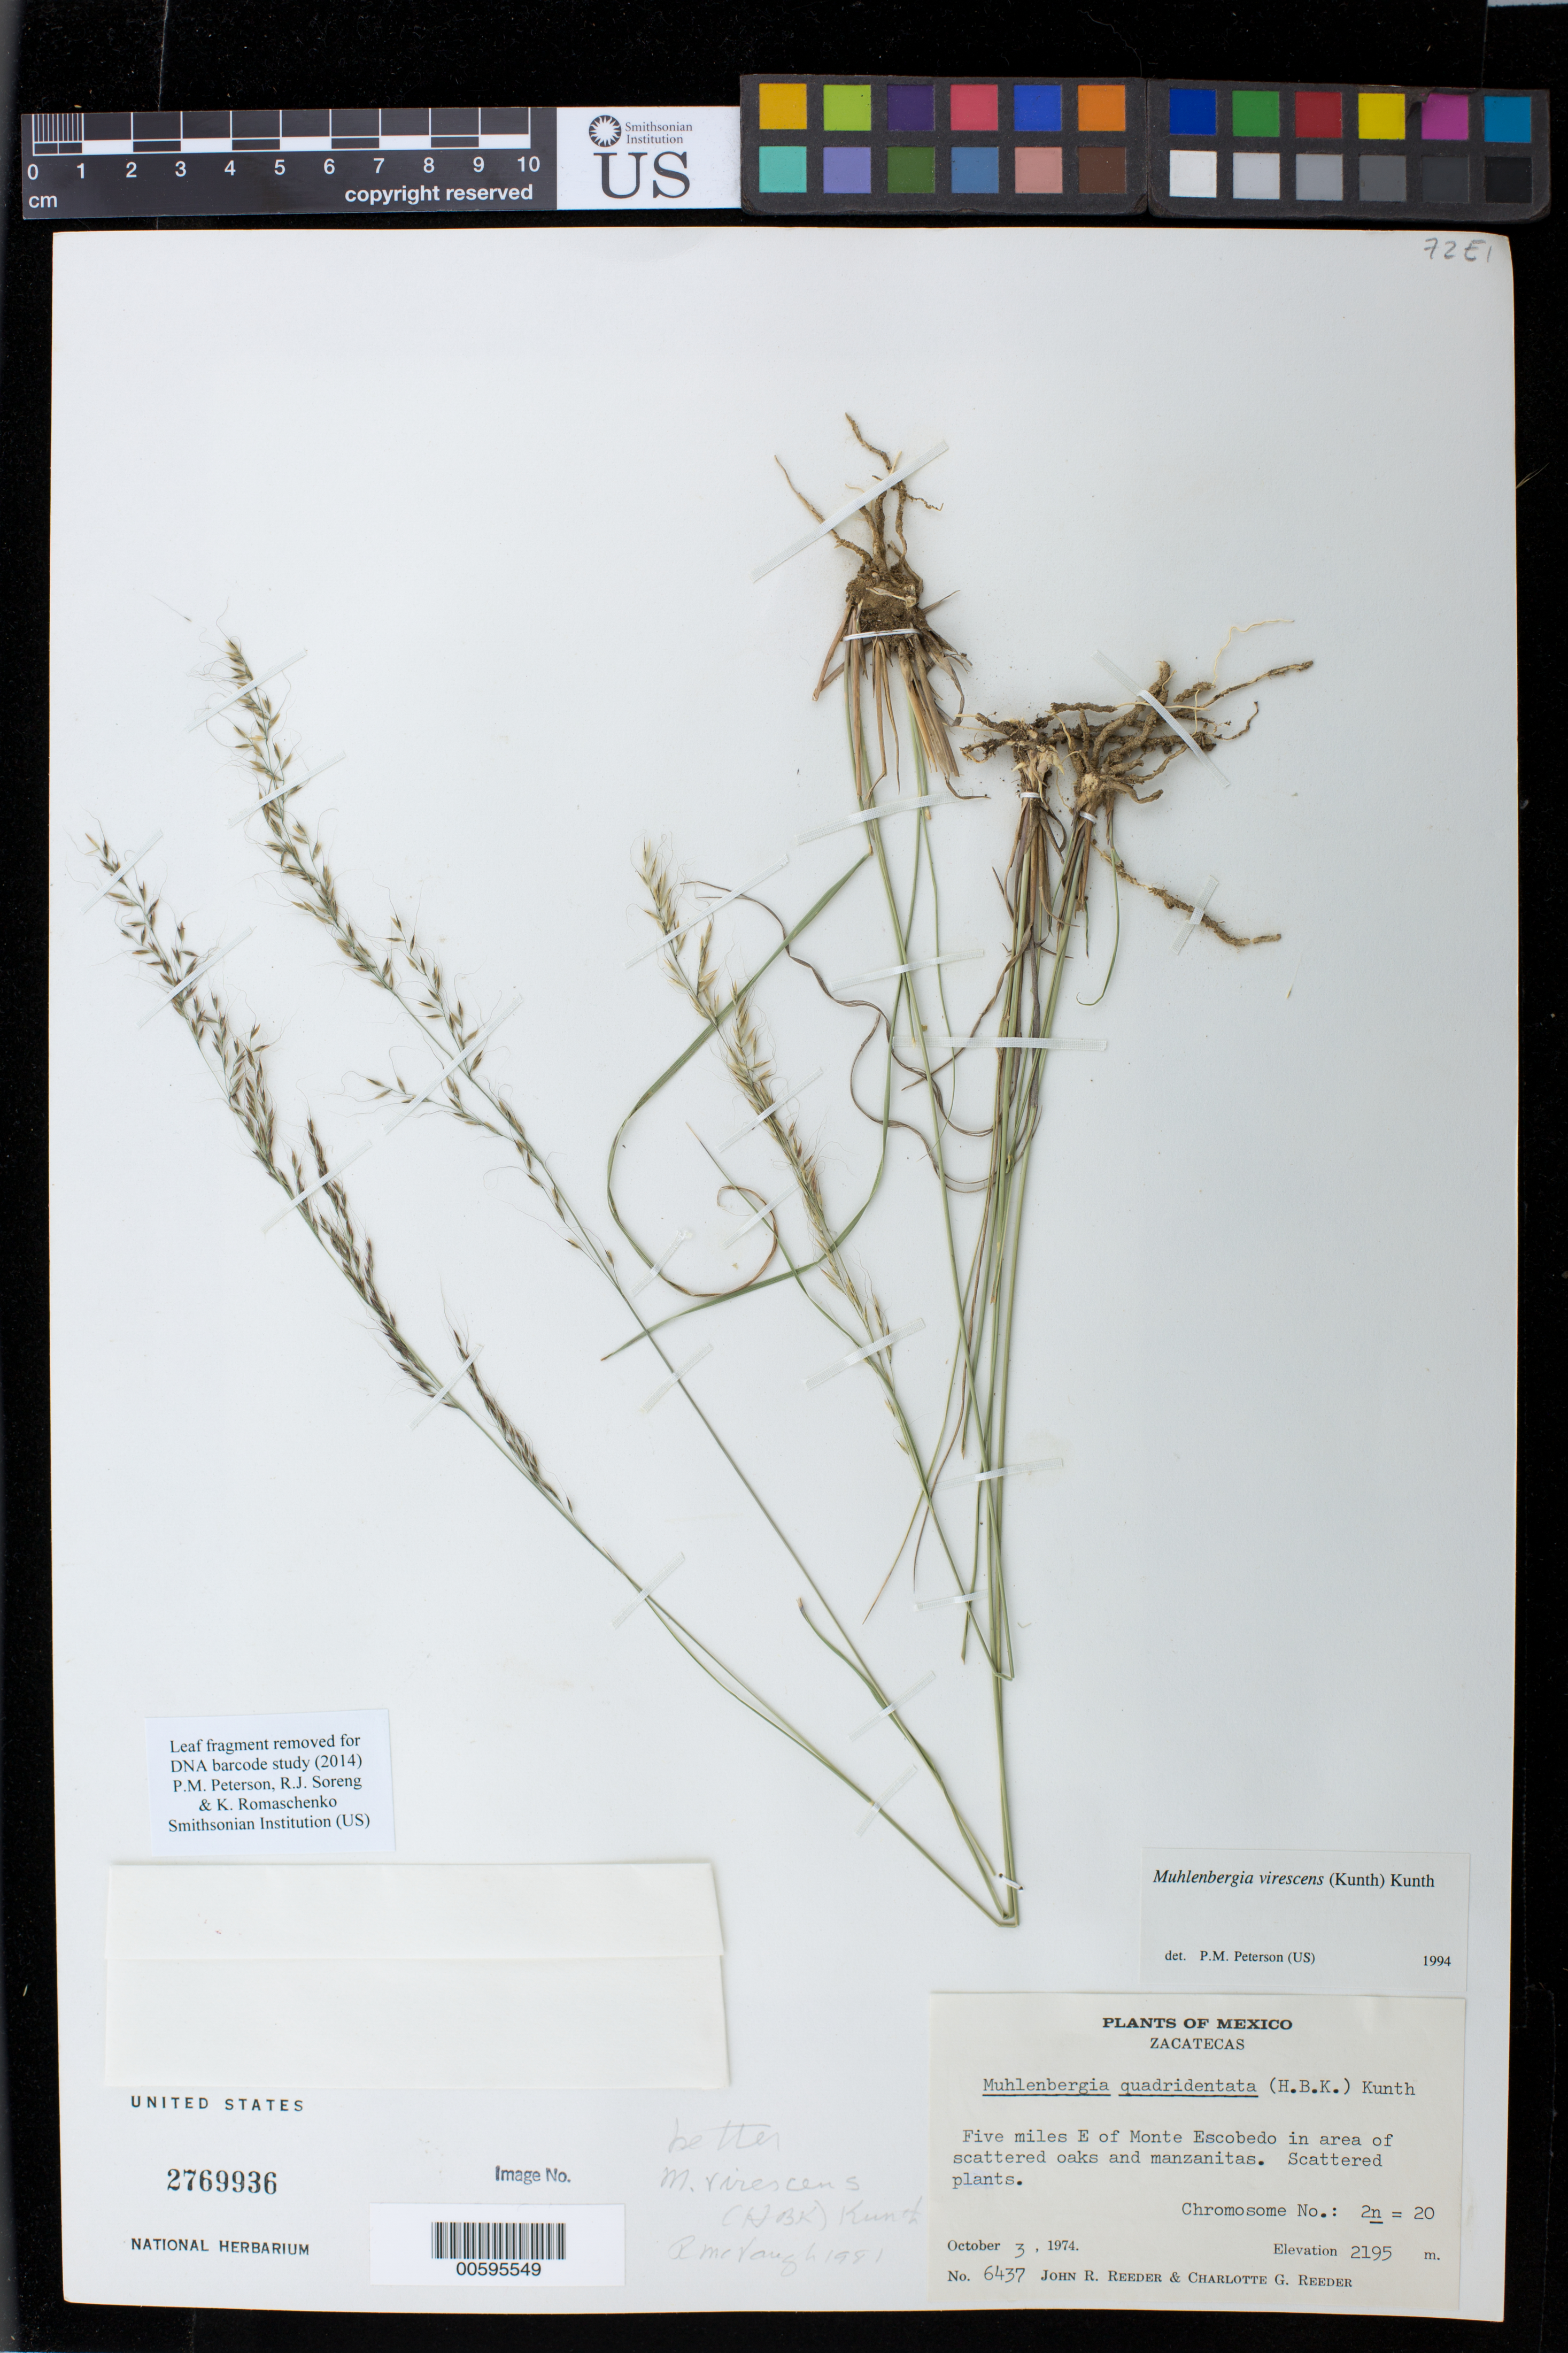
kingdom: Plantae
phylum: Tracheophyta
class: Liliopsida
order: Poales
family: Poaceae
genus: Muhlenbergia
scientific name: Muhlenbergia virescens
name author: (Kunth) Trin.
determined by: Peterson, Paul M., (BOT), Smithsonian Institution - National Museum of Natural History (UNITED STATES)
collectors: J. R. Reeder & C. G. Reeder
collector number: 6437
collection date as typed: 3 Oct 1974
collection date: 1974-10-03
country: Mexico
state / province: Zacatecas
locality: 5 mi E of Monte Escobedo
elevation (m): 2195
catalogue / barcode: US 2769936